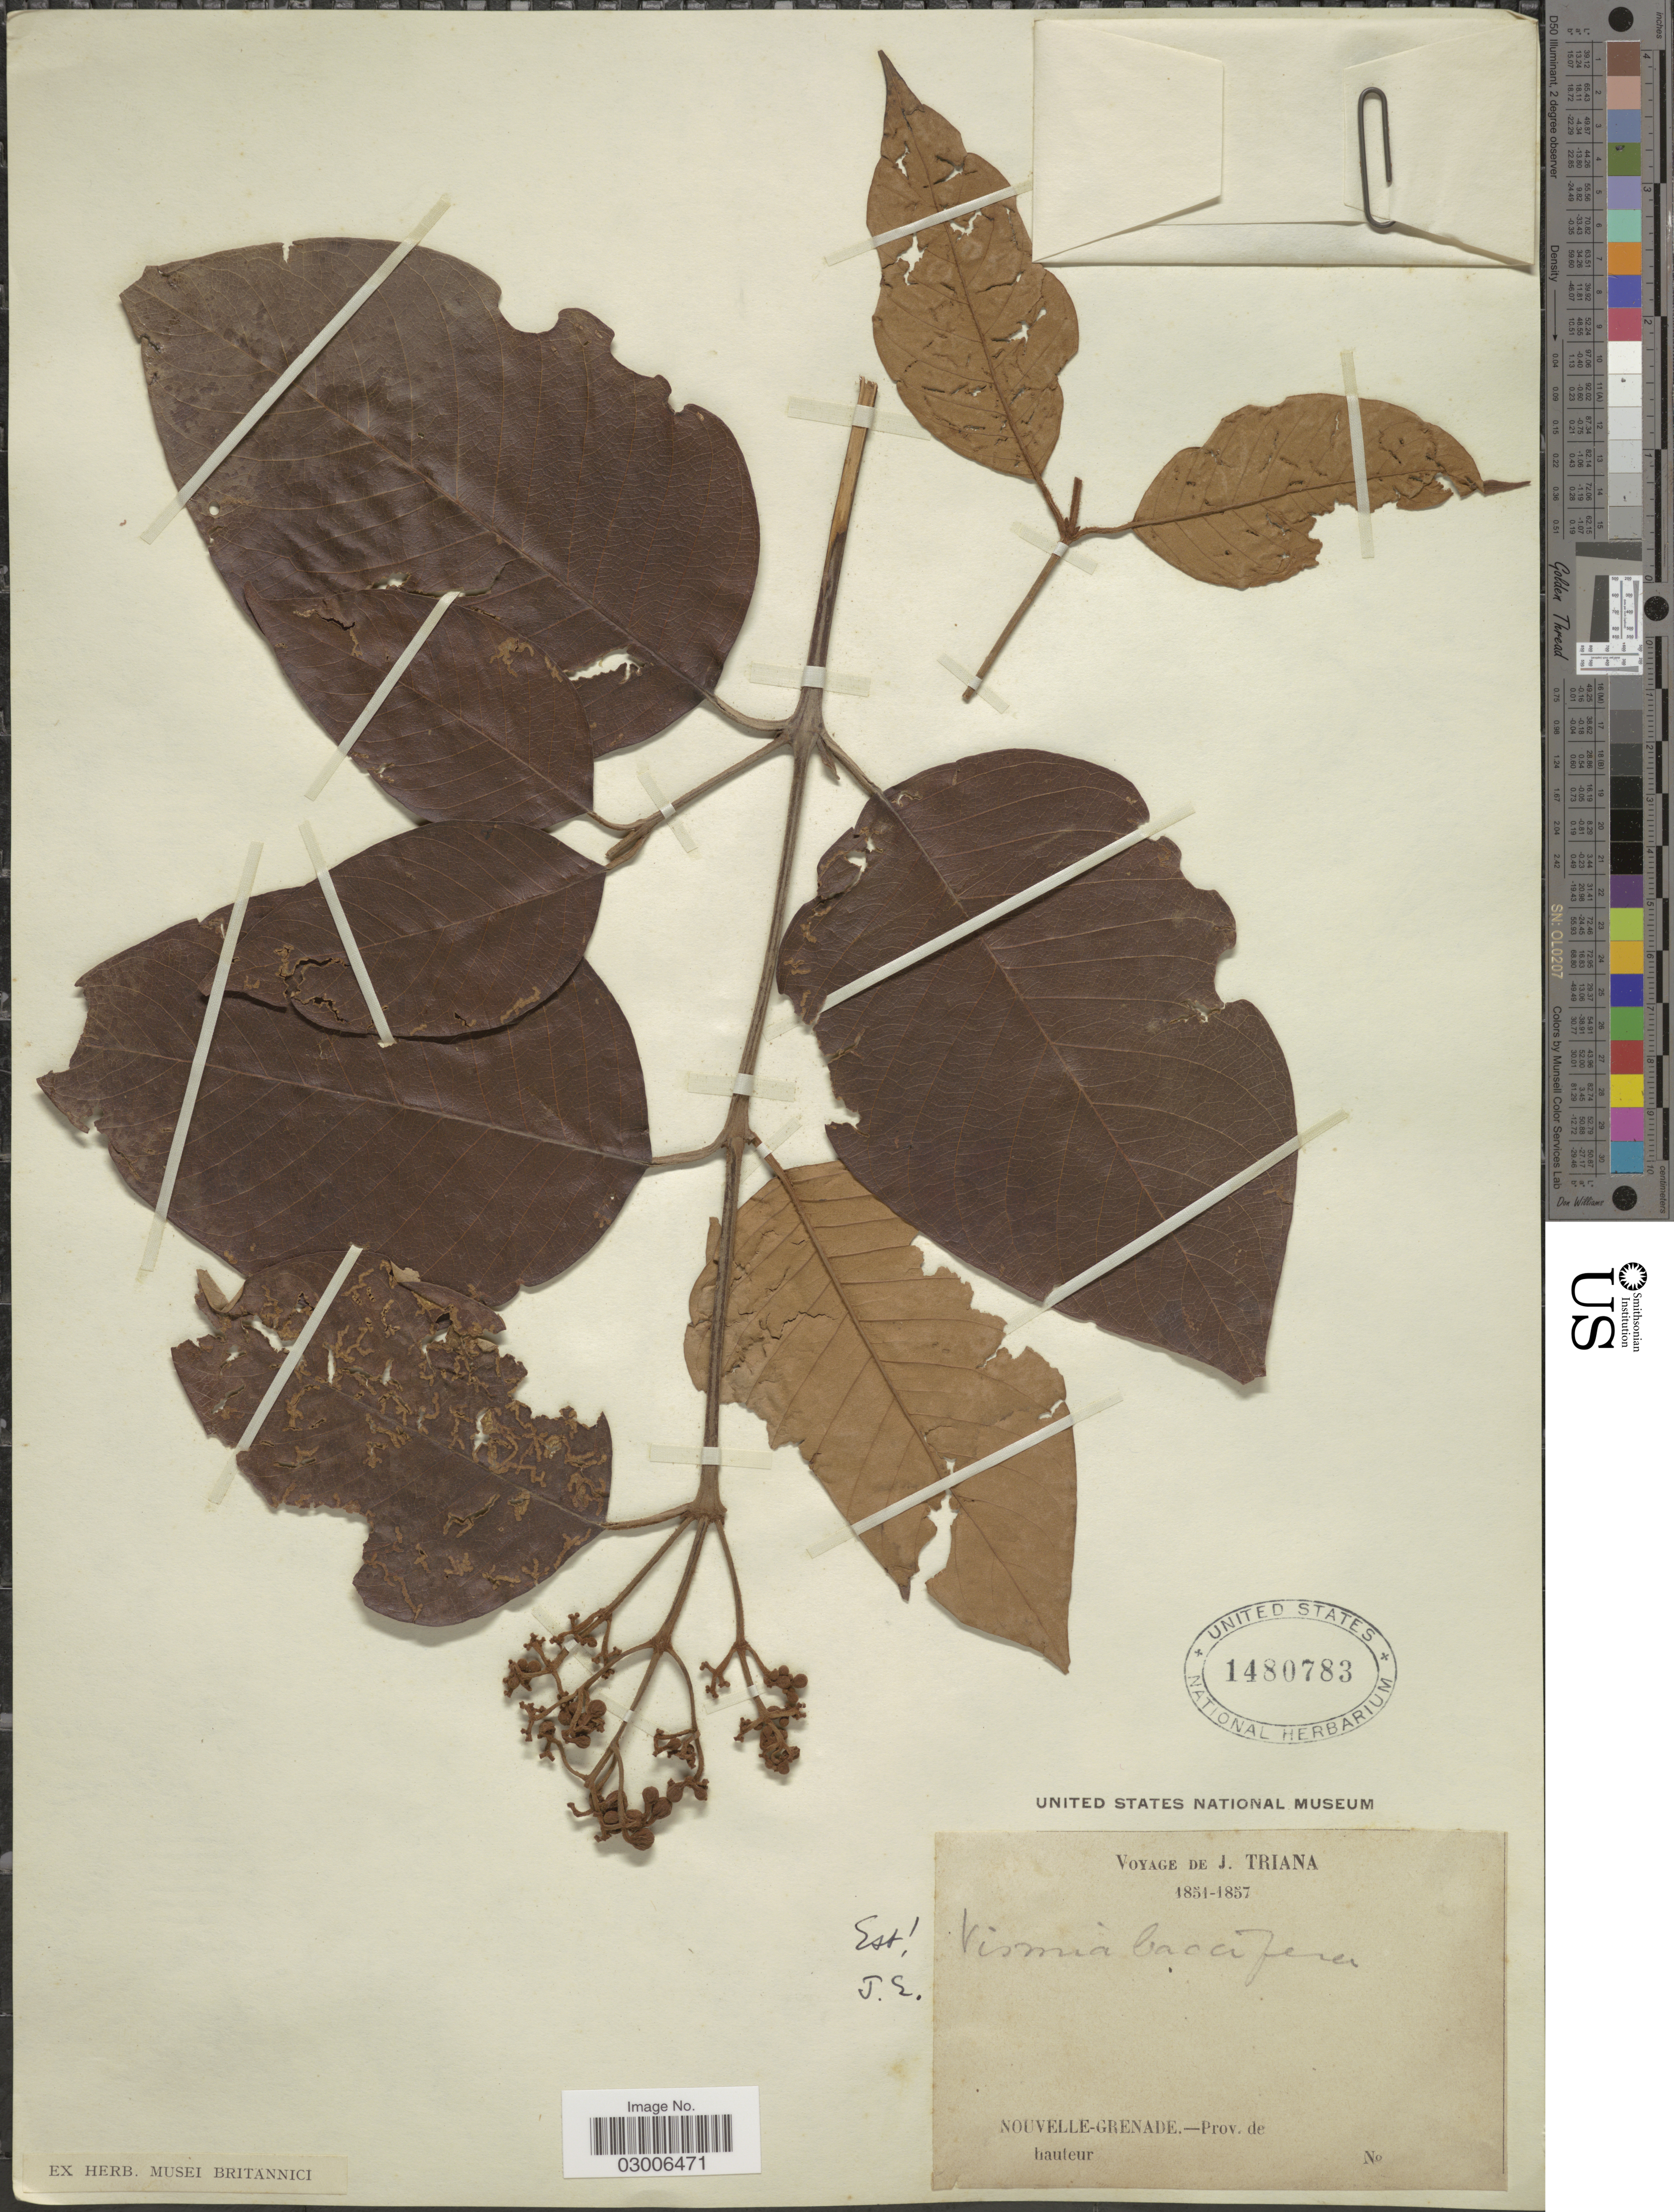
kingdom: Plantae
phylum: Tracheophyta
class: Magnoliopsida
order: Malpighiales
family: Hypericaceae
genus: Vismia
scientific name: Vismia baccifera subsp. baccifera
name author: (L.) Triana & Planch.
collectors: J. Triana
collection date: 1851/1857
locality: Nouvelle-Grenade, Prov. de hauteur.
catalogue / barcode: US 1480783